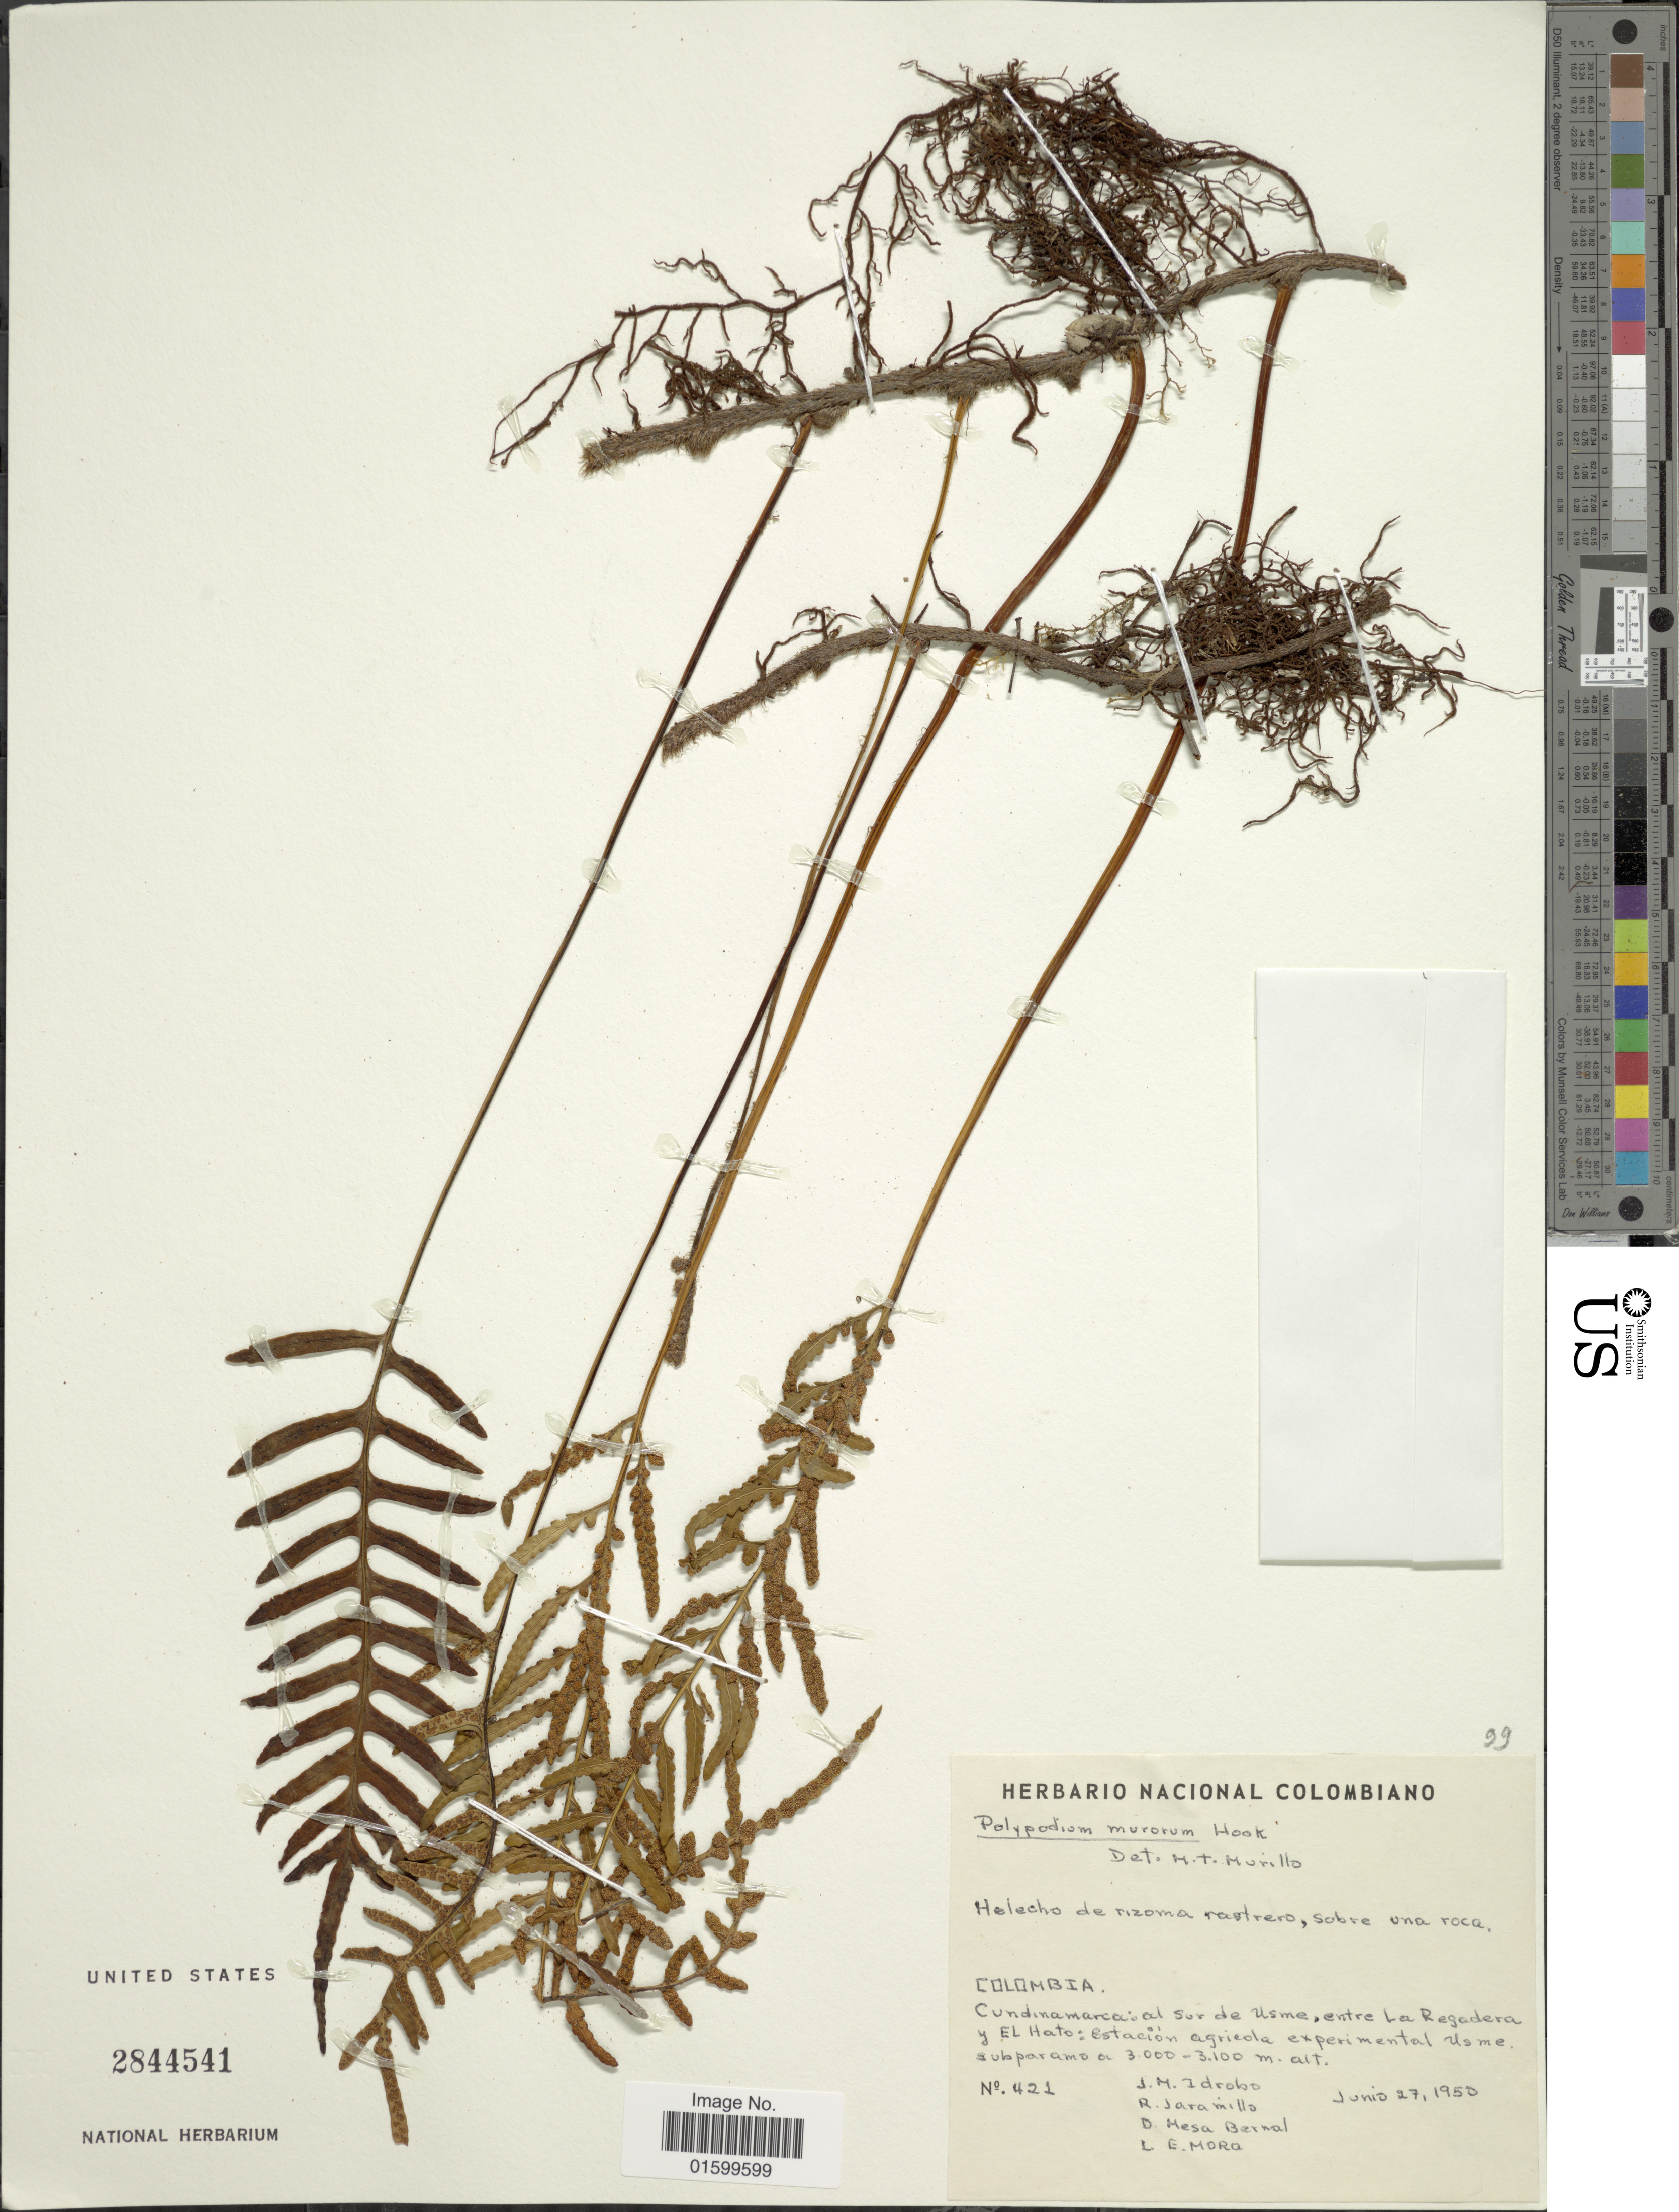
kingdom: Plantae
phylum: Tracheophyta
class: Polypodiopsida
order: Polypodiales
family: Polypodiaceae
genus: Pleopeltis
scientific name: Pleopeltis murorum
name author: (Hook.) A.R. Sm. & Tejero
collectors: J. M. Idrobo, R. Jaramillo, D. Mesa Bernal & L. Mora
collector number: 421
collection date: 1950-06-27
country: Colombia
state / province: Cundinamarca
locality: Cundinamarca: al sur de Usme, entre La Regadera y El Hato: Estacion Agricola Experimental Usme subparamo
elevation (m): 3000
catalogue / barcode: US 2844541